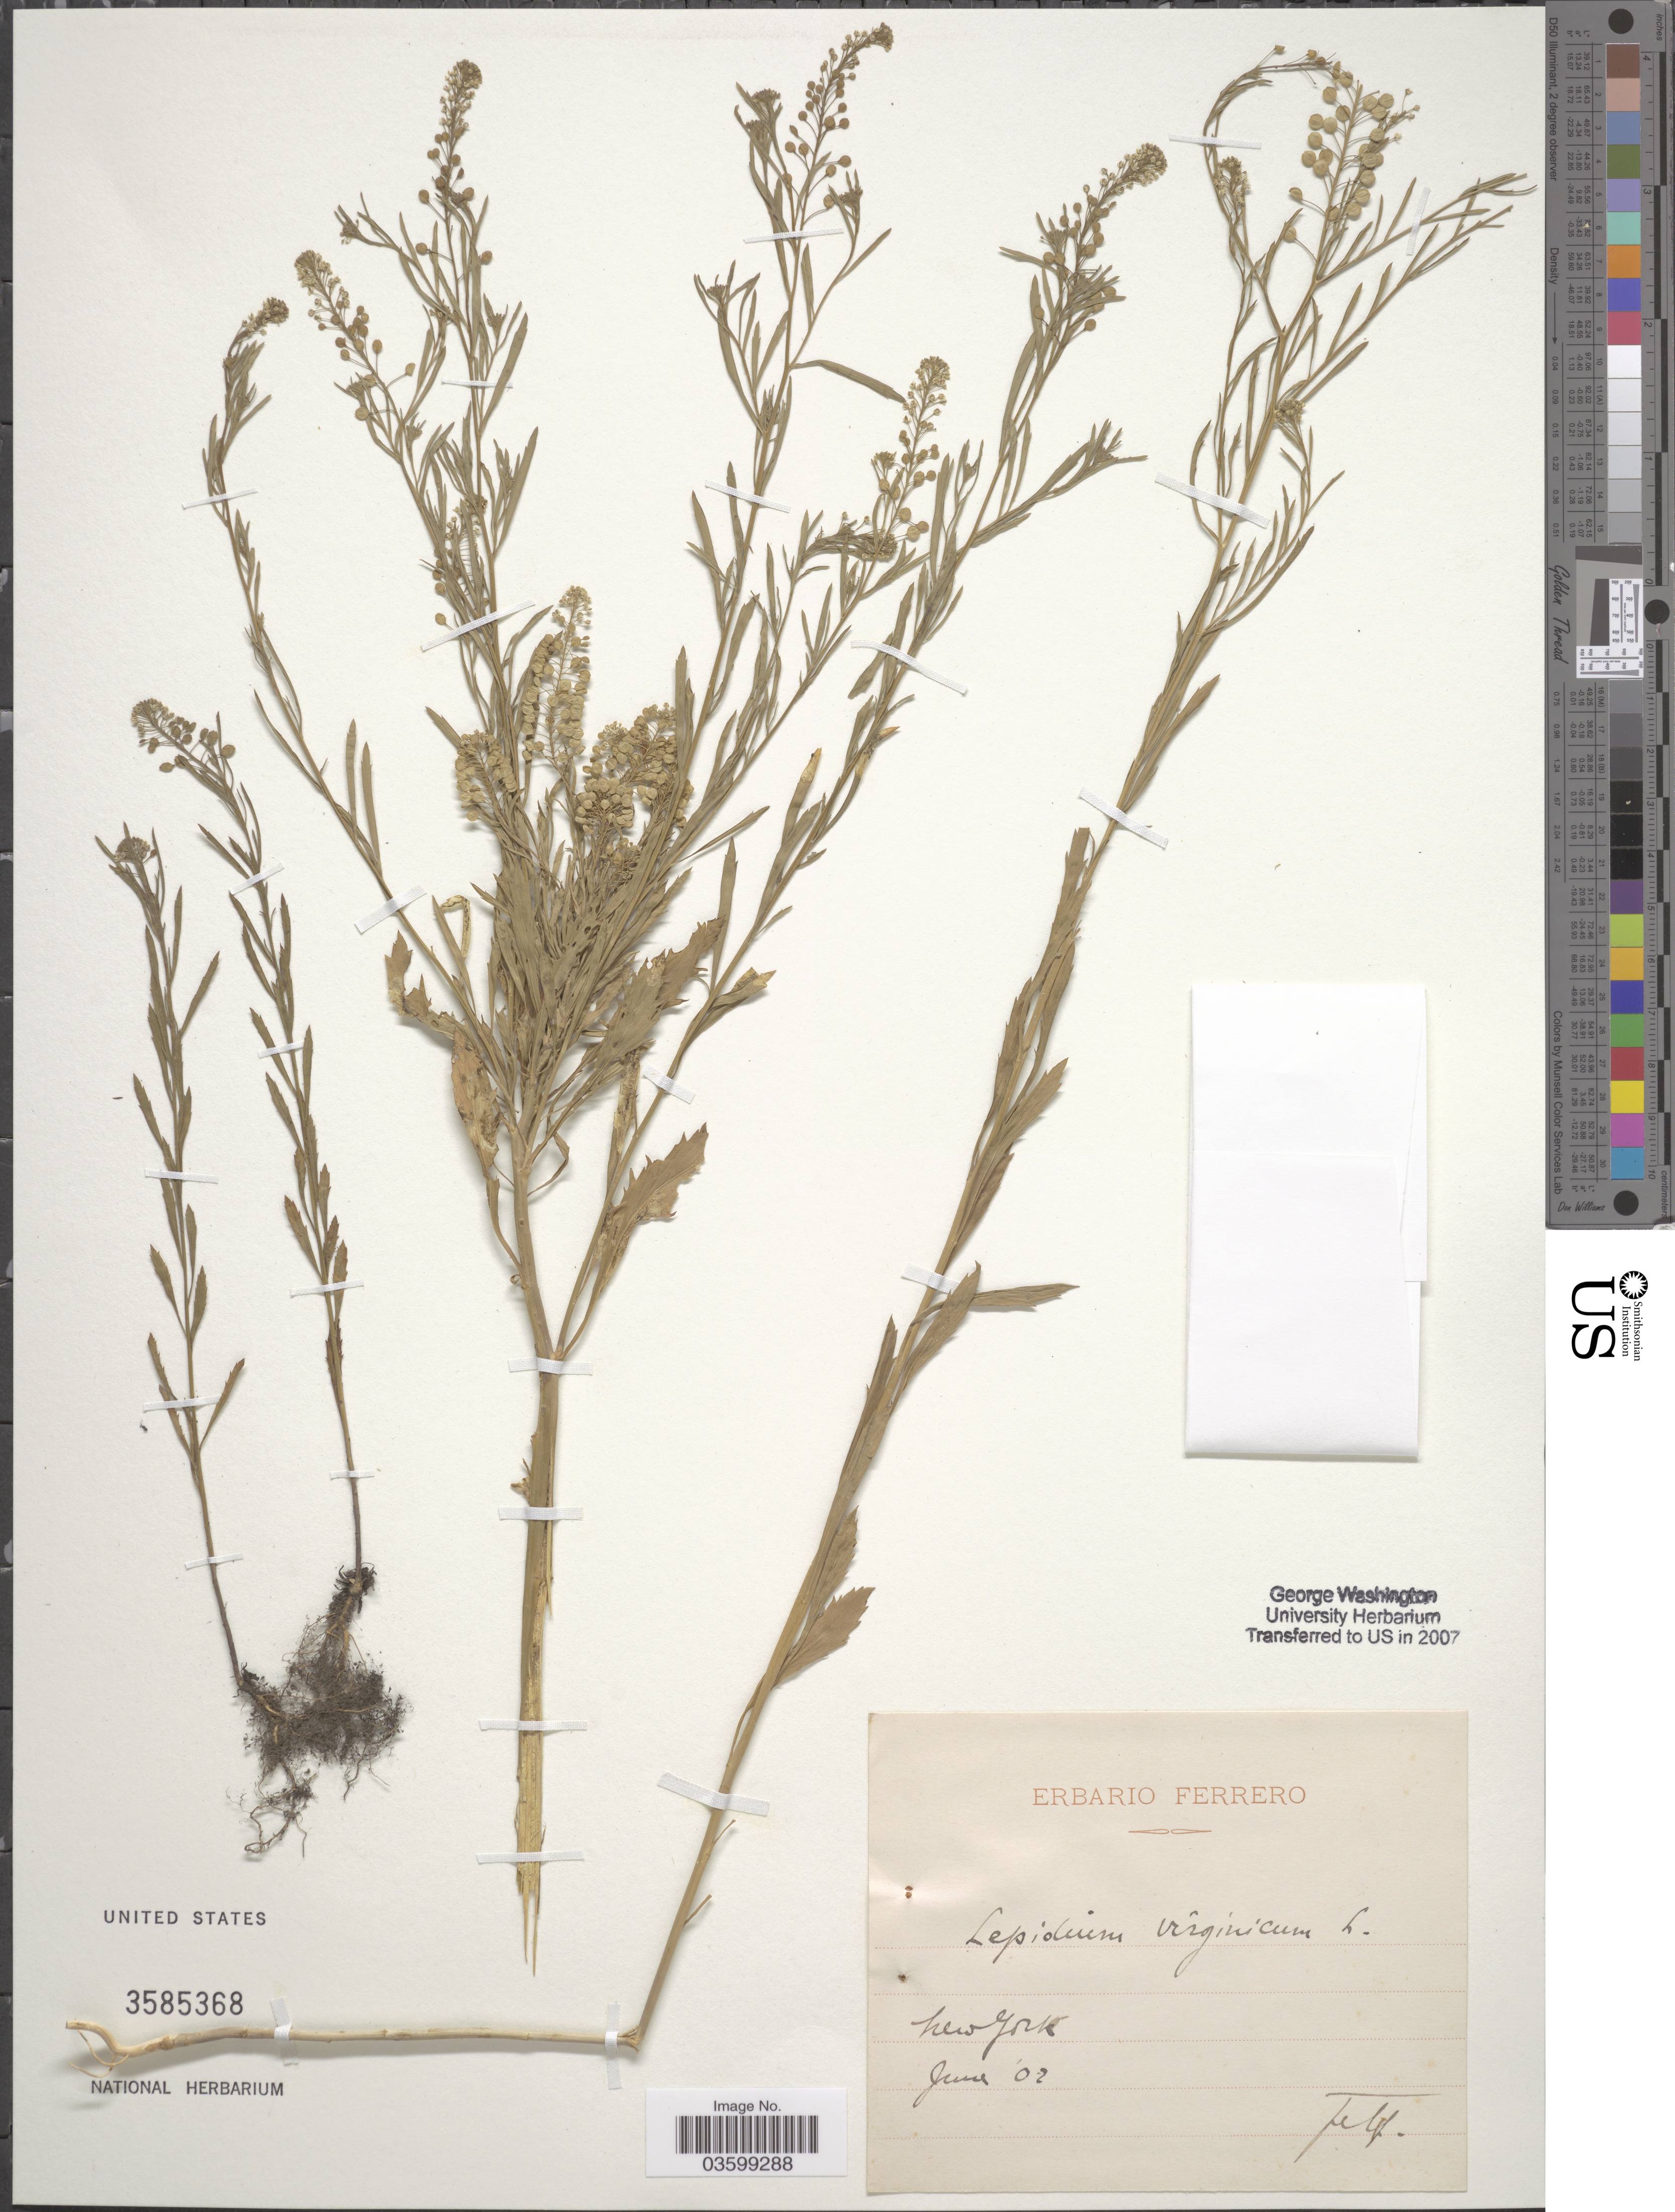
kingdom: Plantae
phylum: Tracheophyta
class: Magnoliopsida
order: Brassicales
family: Brassicaceae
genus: Lepidium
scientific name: Lepidium virginicum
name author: L.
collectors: F. Ferrero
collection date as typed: Transcribed d/m/y: /6/2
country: United States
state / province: New York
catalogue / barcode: US 3585368